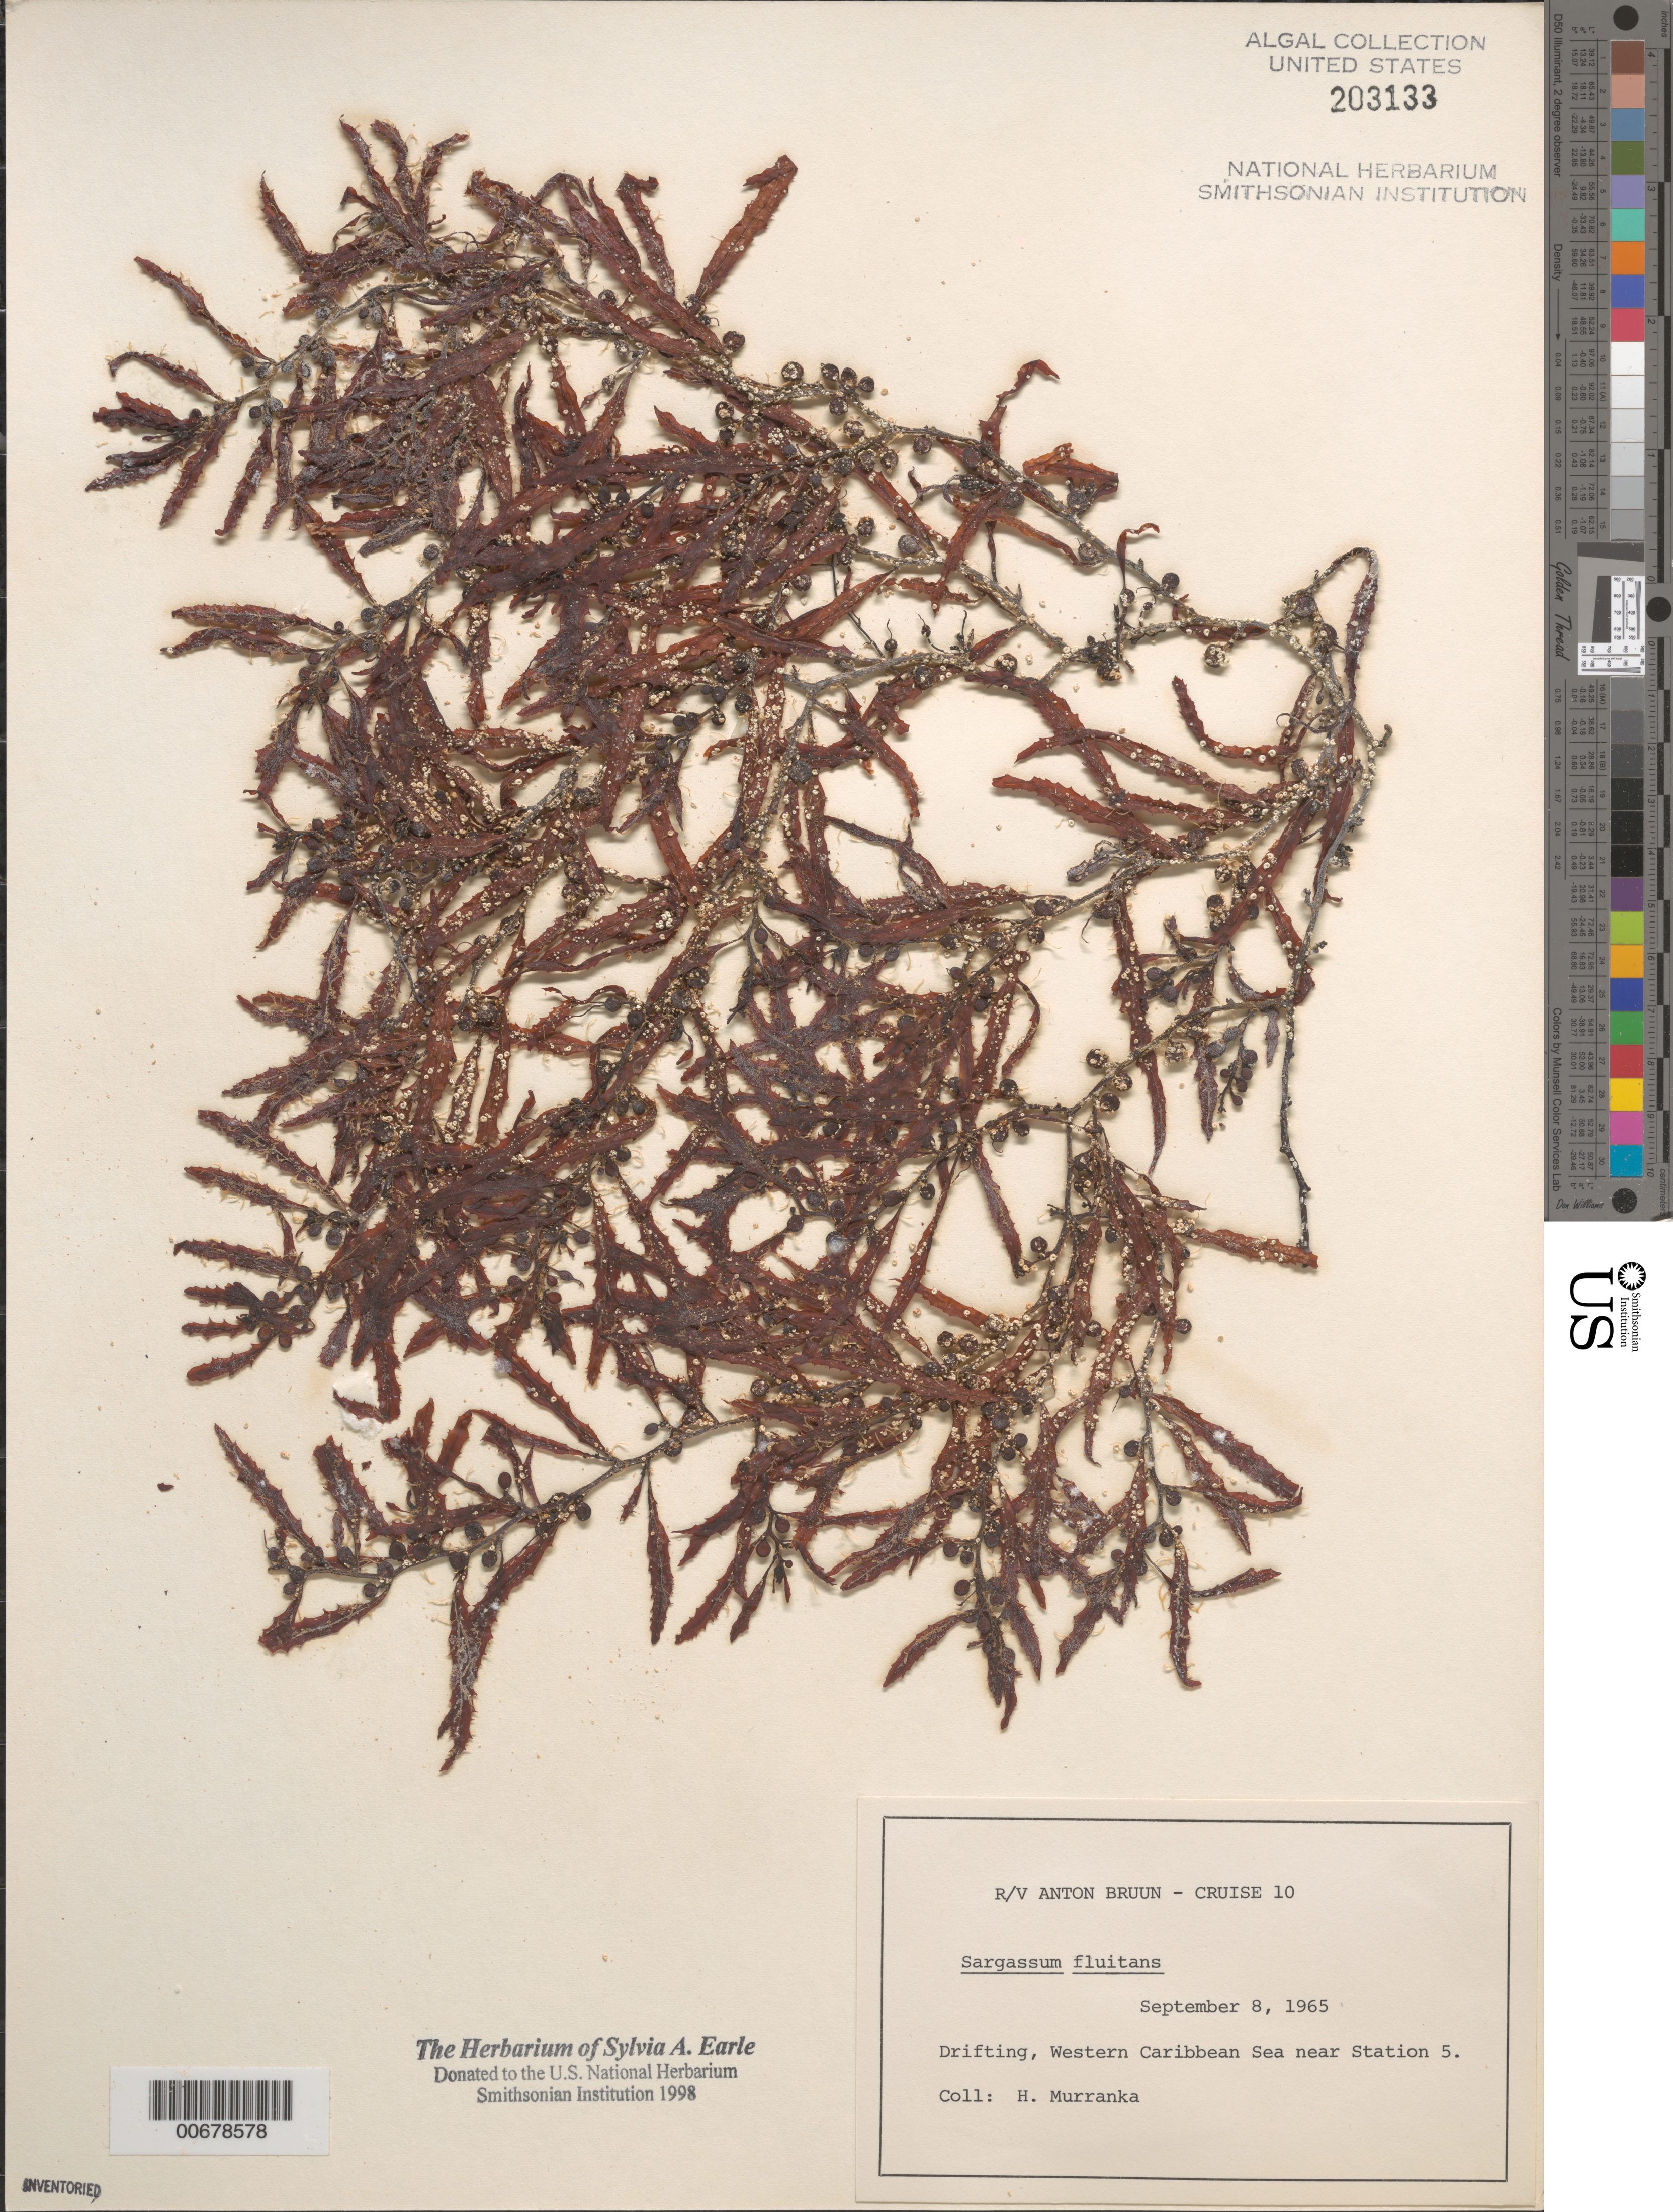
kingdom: Chromista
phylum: Ochrophyta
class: Phaeophyceae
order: Fucales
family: Sargassaceae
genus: Sargassum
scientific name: Sargassum fluitans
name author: (Børgesen) Børgesen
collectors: H. Murranka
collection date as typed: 08 Sep 1965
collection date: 1965-09-08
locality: Western Caribbean Sea near Station 5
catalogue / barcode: US 203133